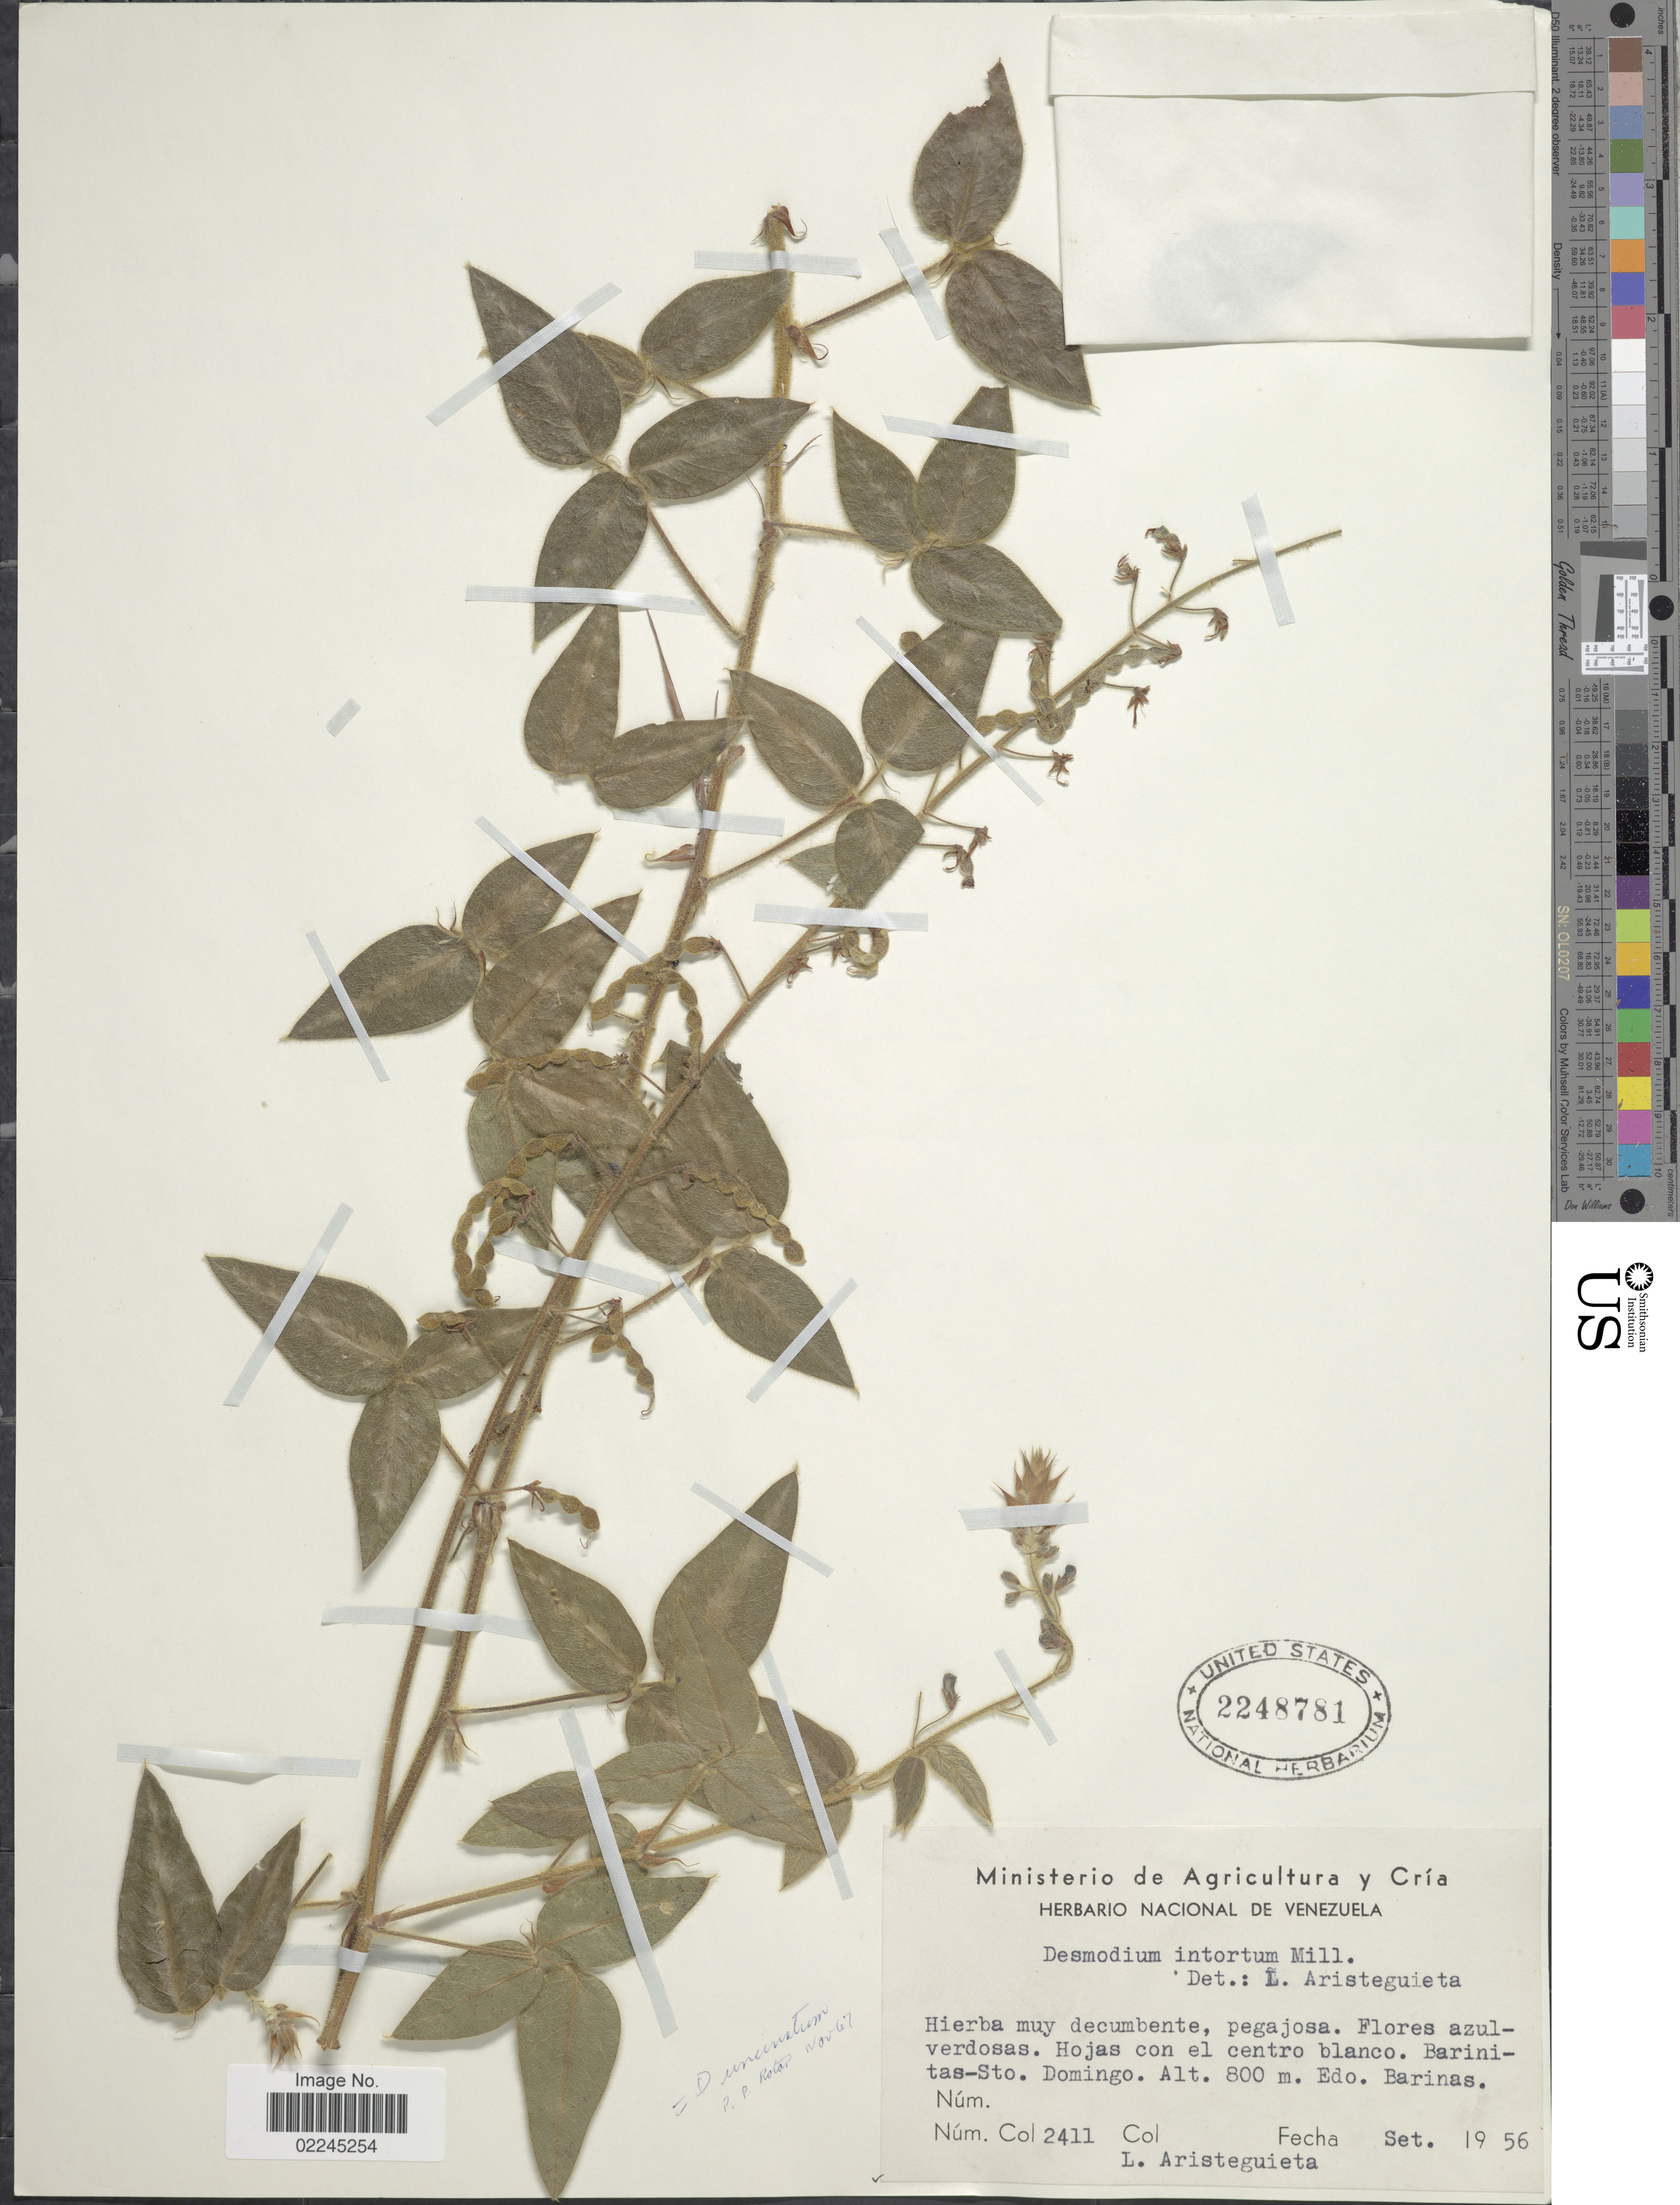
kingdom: Plantae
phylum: Tracheophyta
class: Magnoliopsida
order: Fabales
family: Fabaceae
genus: Desmodium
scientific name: Desmodium intortum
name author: (Mill.) Urb.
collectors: L. Aristeguieta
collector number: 2411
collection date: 1956-09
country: Venezuela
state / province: Barinas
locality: Barinitas-Sto. Domingo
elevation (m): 800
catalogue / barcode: US 2248781